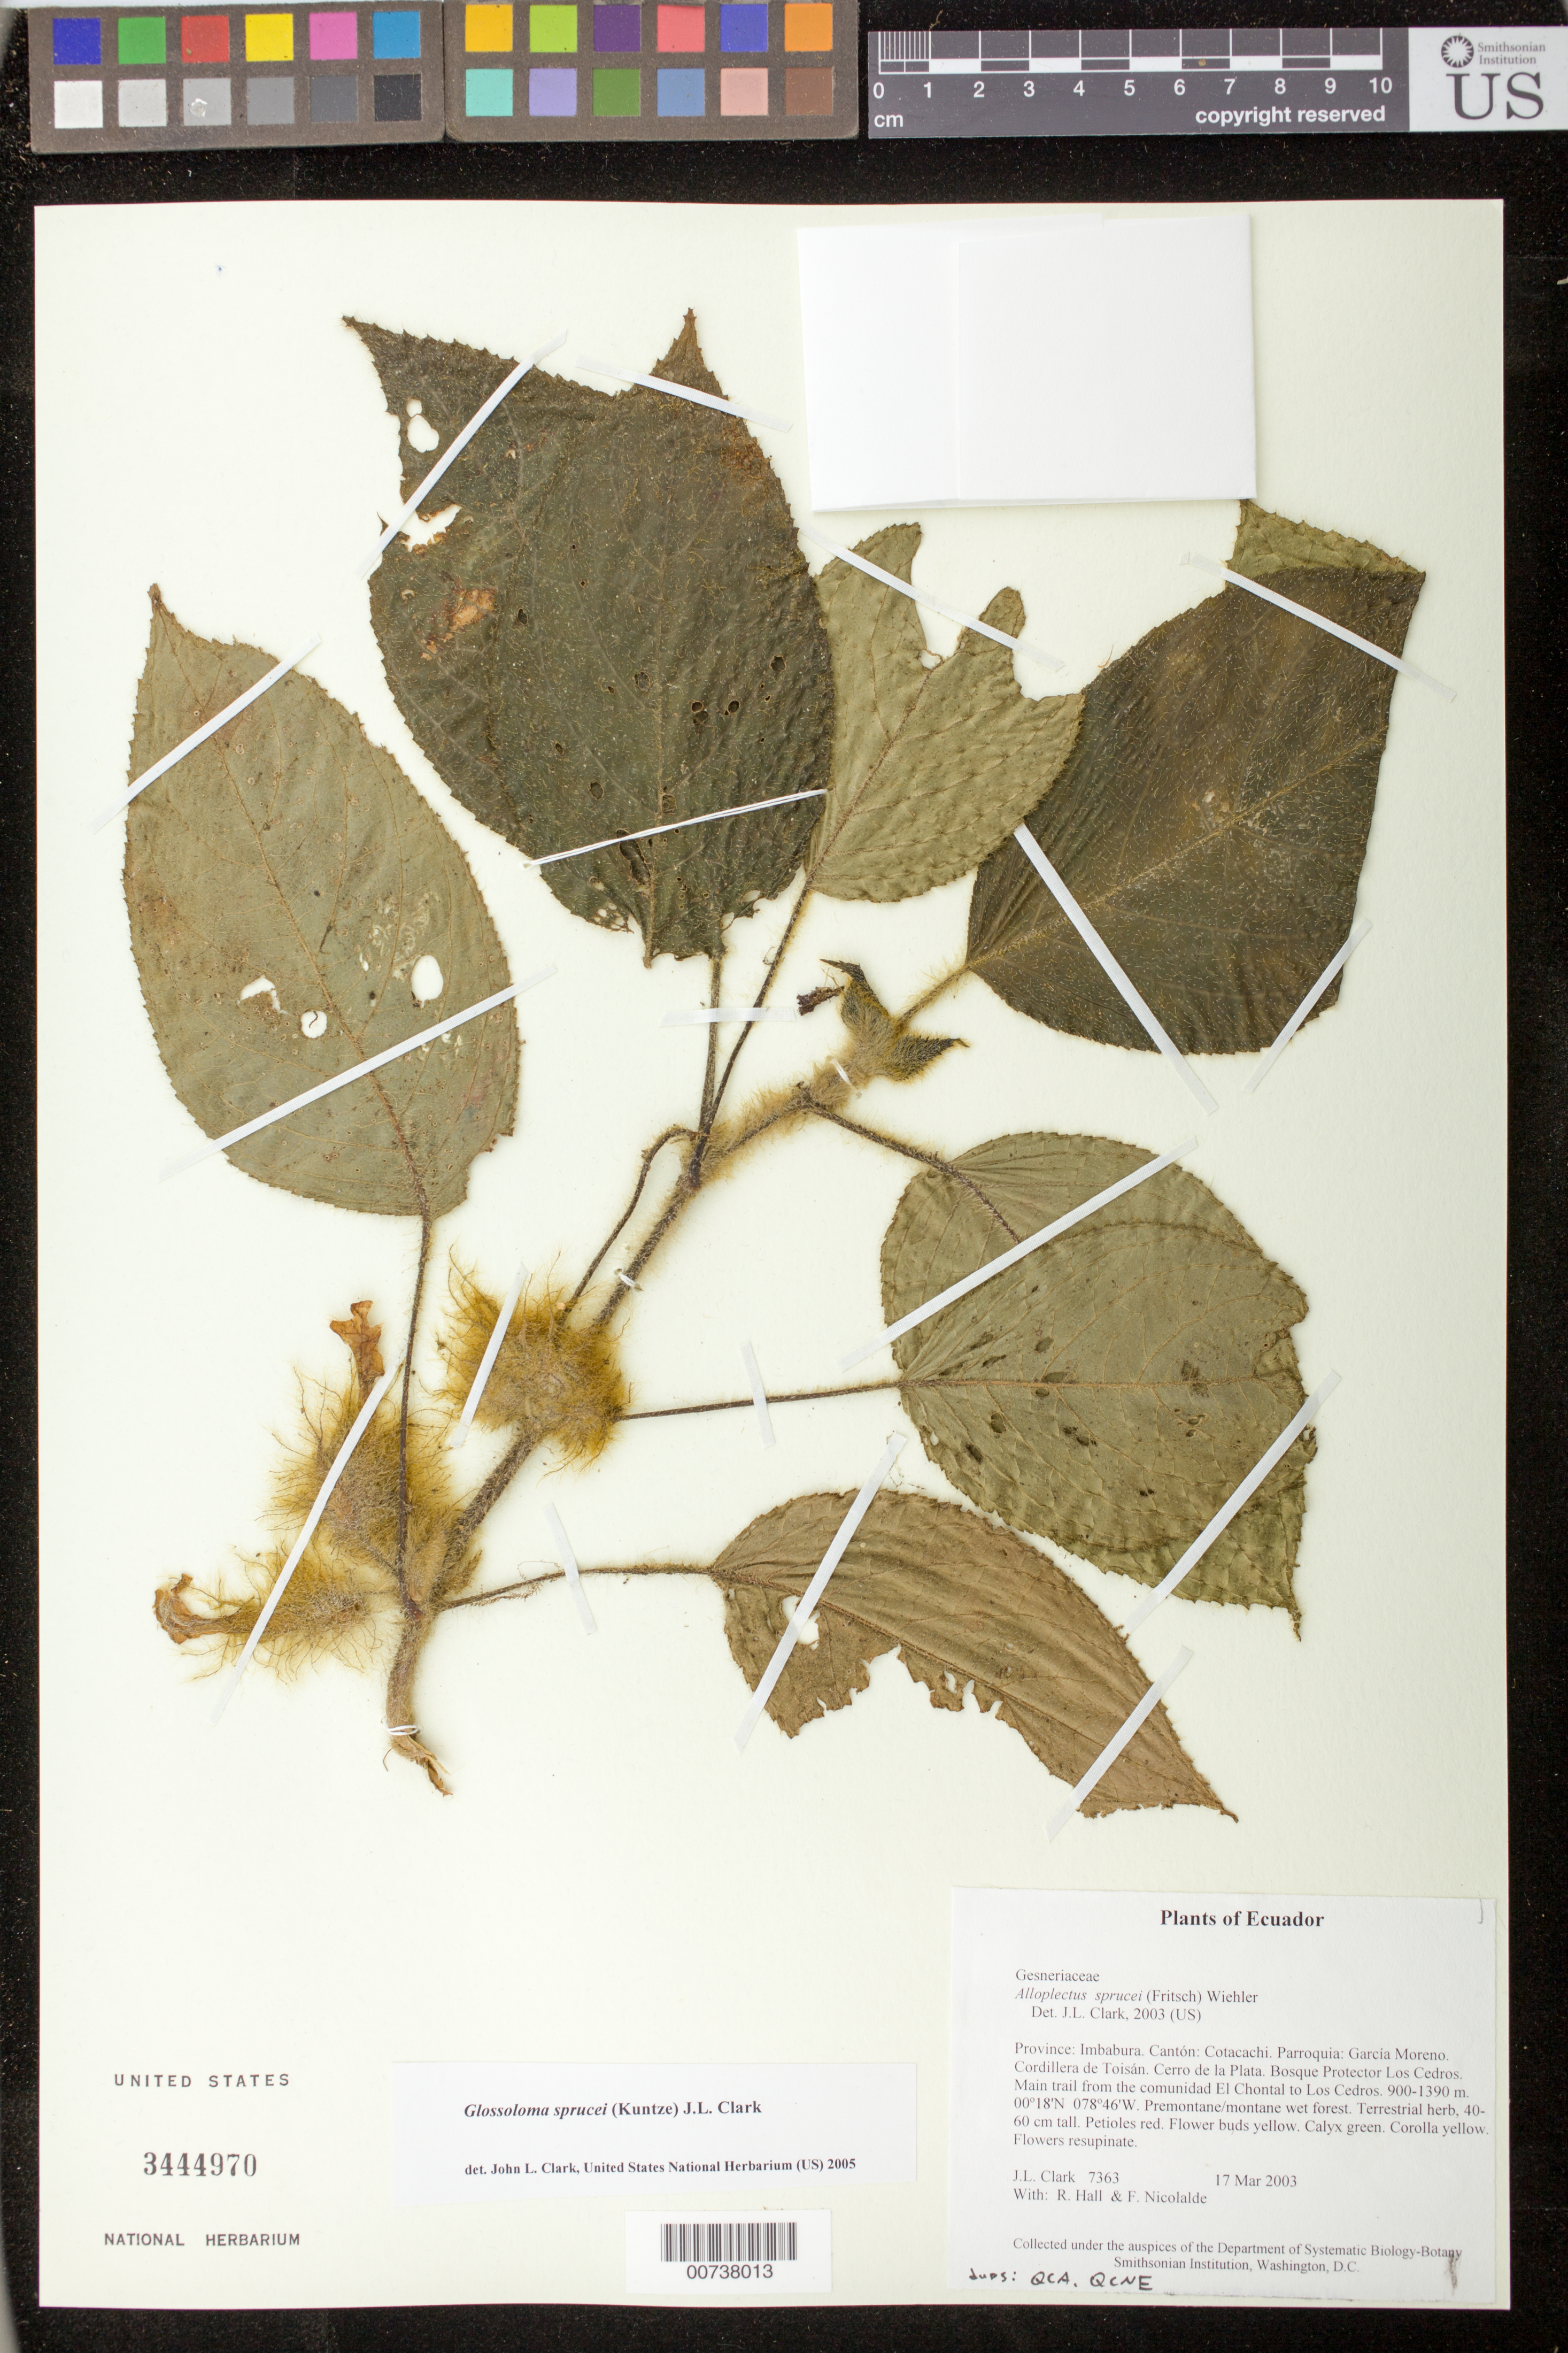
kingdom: Plantae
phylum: Tracheophyta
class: Magnoliopsida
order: Lamiales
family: Gesneriaceae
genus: Glossoloma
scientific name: Glossoloma sprucei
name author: (Kuntze) J.L. Clark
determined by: Clark, J. L., (SEL), The Marie Selby Botanical Garden (UNITED STATES)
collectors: J. L. Clark, R. Hall & F. Nicolalde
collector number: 7363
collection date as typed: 17 Mar 2003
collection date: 2003-03-17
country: Ecuador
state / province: Imbabura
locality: Cotacachi. Parroquia: García Moreno. Cordillera de Toisán. Cerro de la Plata. Bosque Protector Los Cedros. Main trail from the comunidad El Chontal to Los Cedros.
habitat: Premontane/montane wet forest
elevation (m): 900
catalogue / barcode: US 3444970